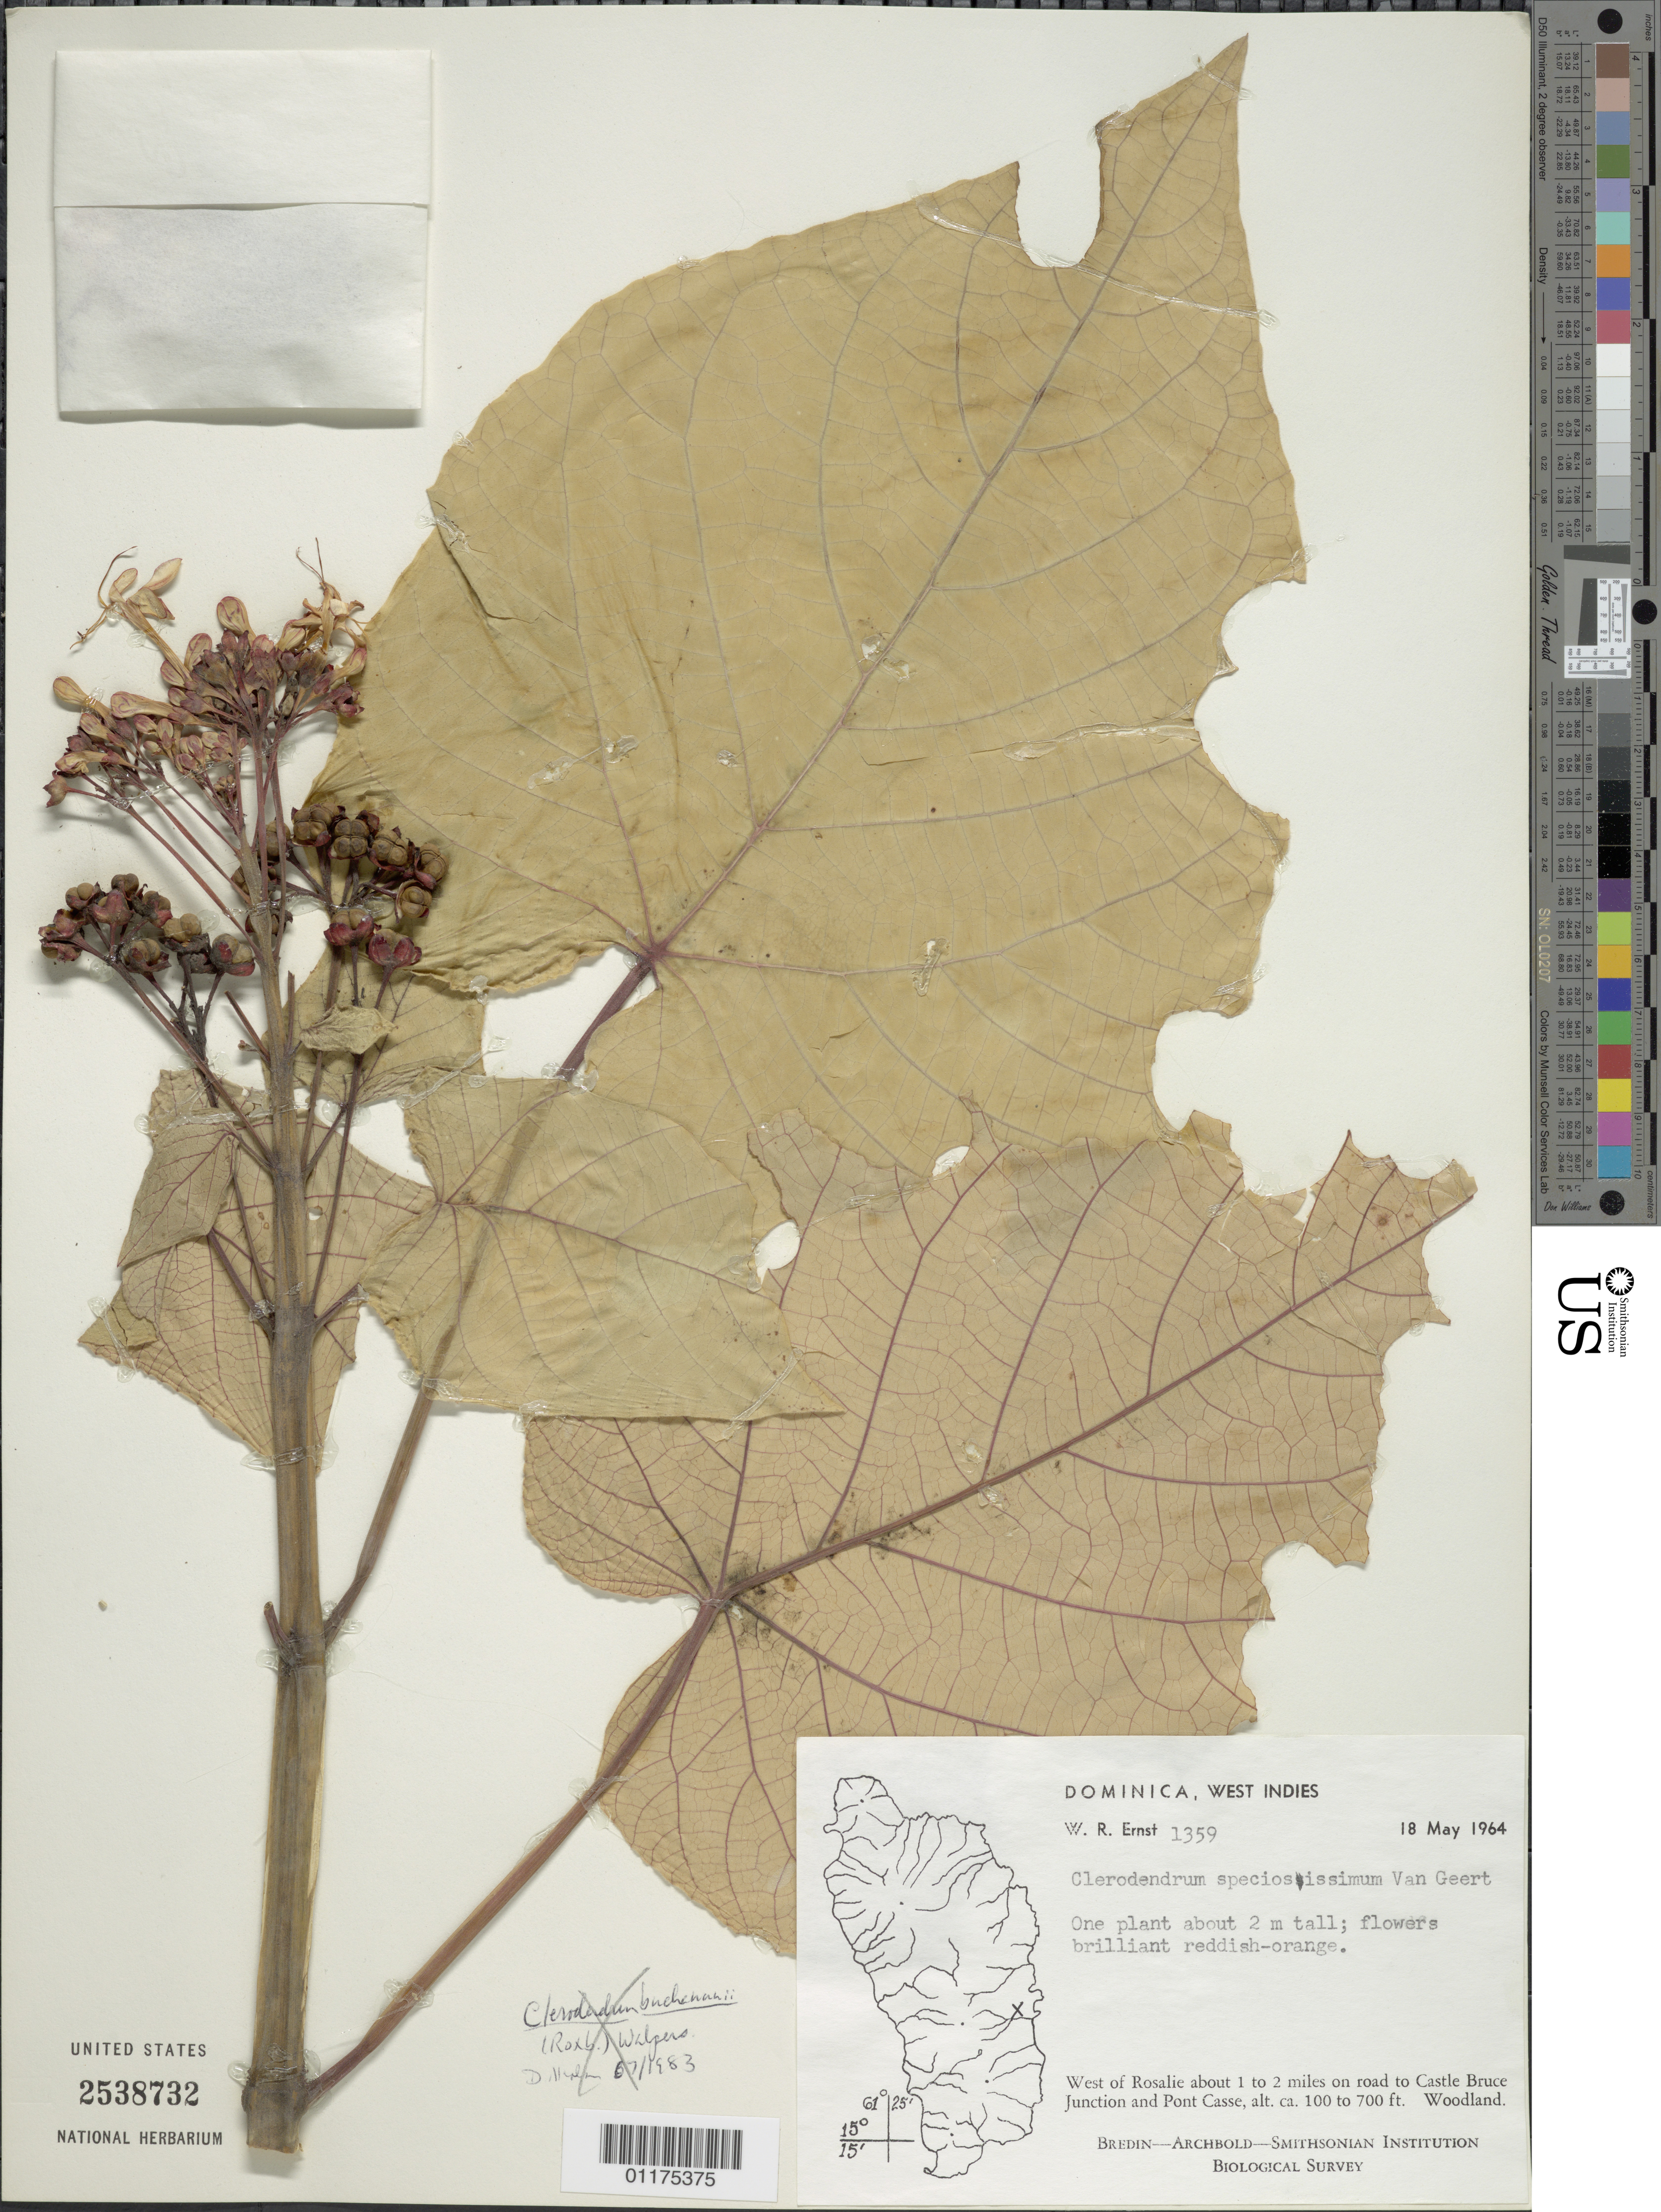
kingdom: Plantae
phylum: Tracheophyta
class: Magnoliopsida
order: Lamiales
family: Lamiaceae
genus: Clerodendrum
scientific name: Clerodendrum speciosissimum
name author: Drapiez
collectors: W. R. Ernst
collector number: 1359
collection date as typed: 18 May 1964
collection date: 1964-05-18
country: Dominica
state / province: St. David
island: Dominica I.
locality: West of Rosalie 1 to 2 miles on road to Castle Bruce Junction and Pont Casse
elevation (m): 30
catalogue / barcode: US 2538732